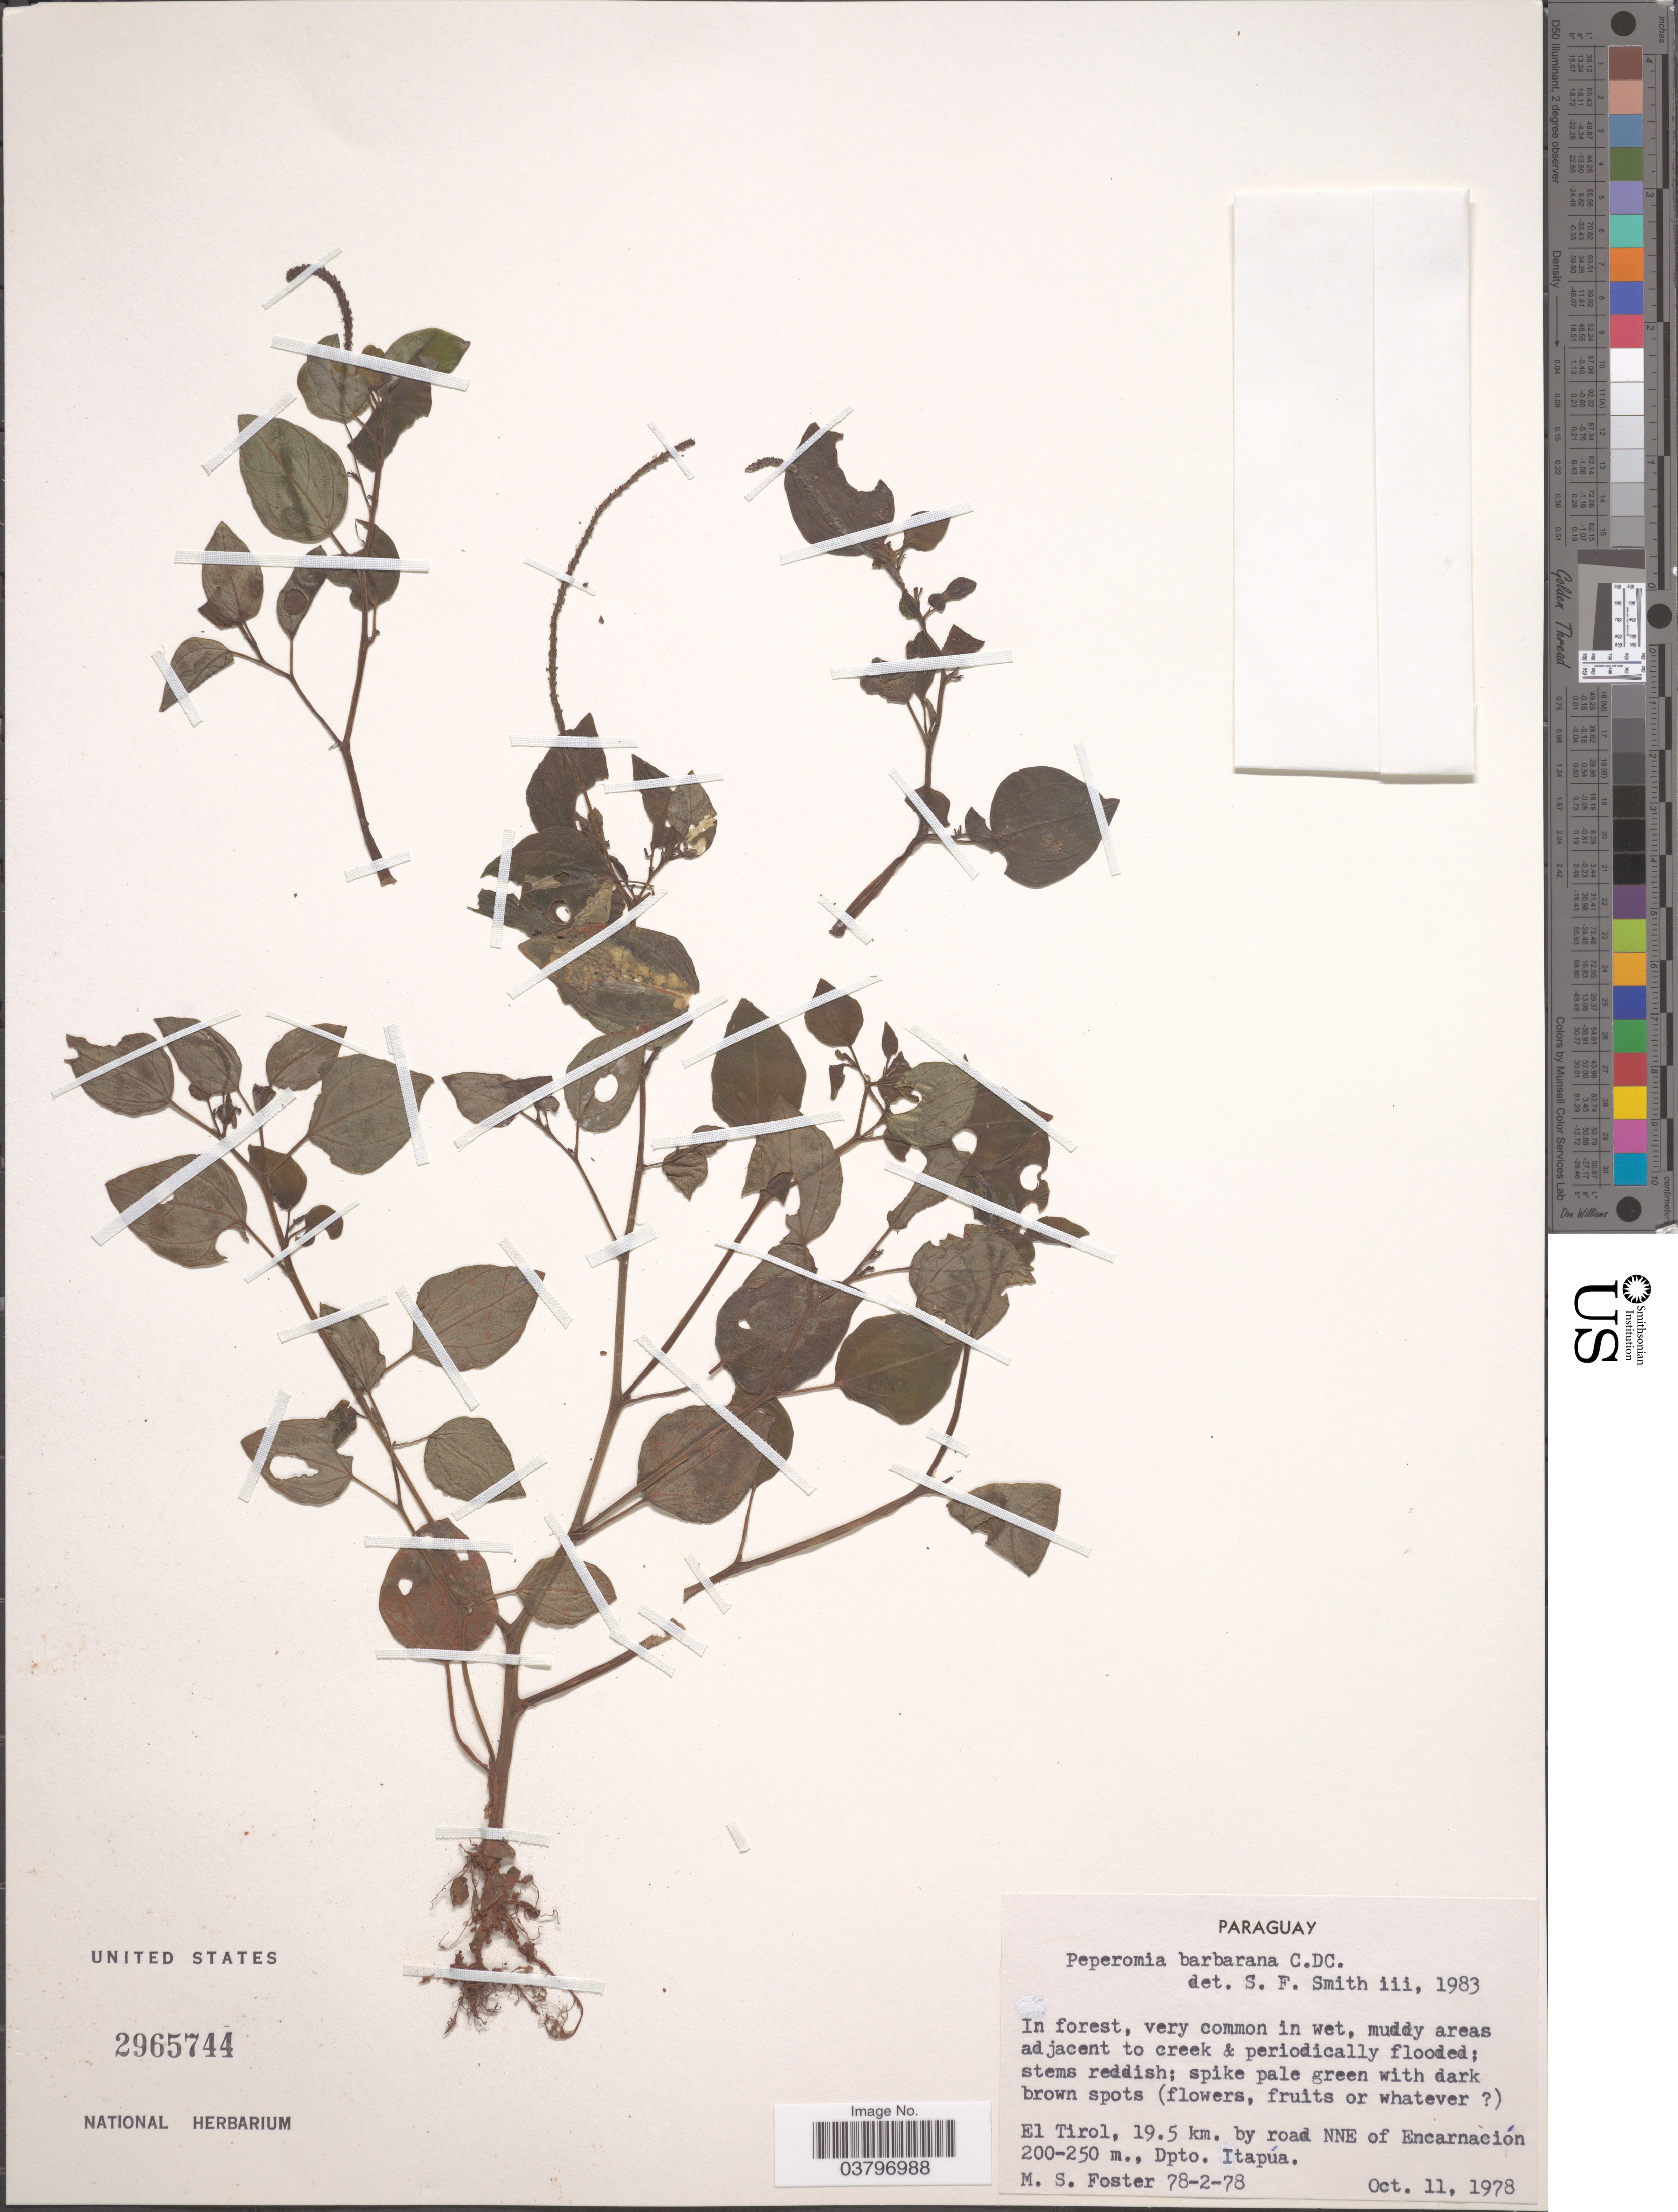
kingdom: Plantae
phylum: Tracheophyta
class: Magnoliopsida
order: Piperales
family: Piperaceae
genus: Peperomia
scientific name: Peperomia barbarana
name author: C. DC.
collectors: M. Foster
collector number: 78-2-78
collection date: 1978-10-11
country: Paraguay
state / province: Itapua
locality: El Tirol, 19.5 km. by road NNE of Encarnación. Dpto. Itapúa.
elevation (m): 200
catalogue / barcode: US 2965744